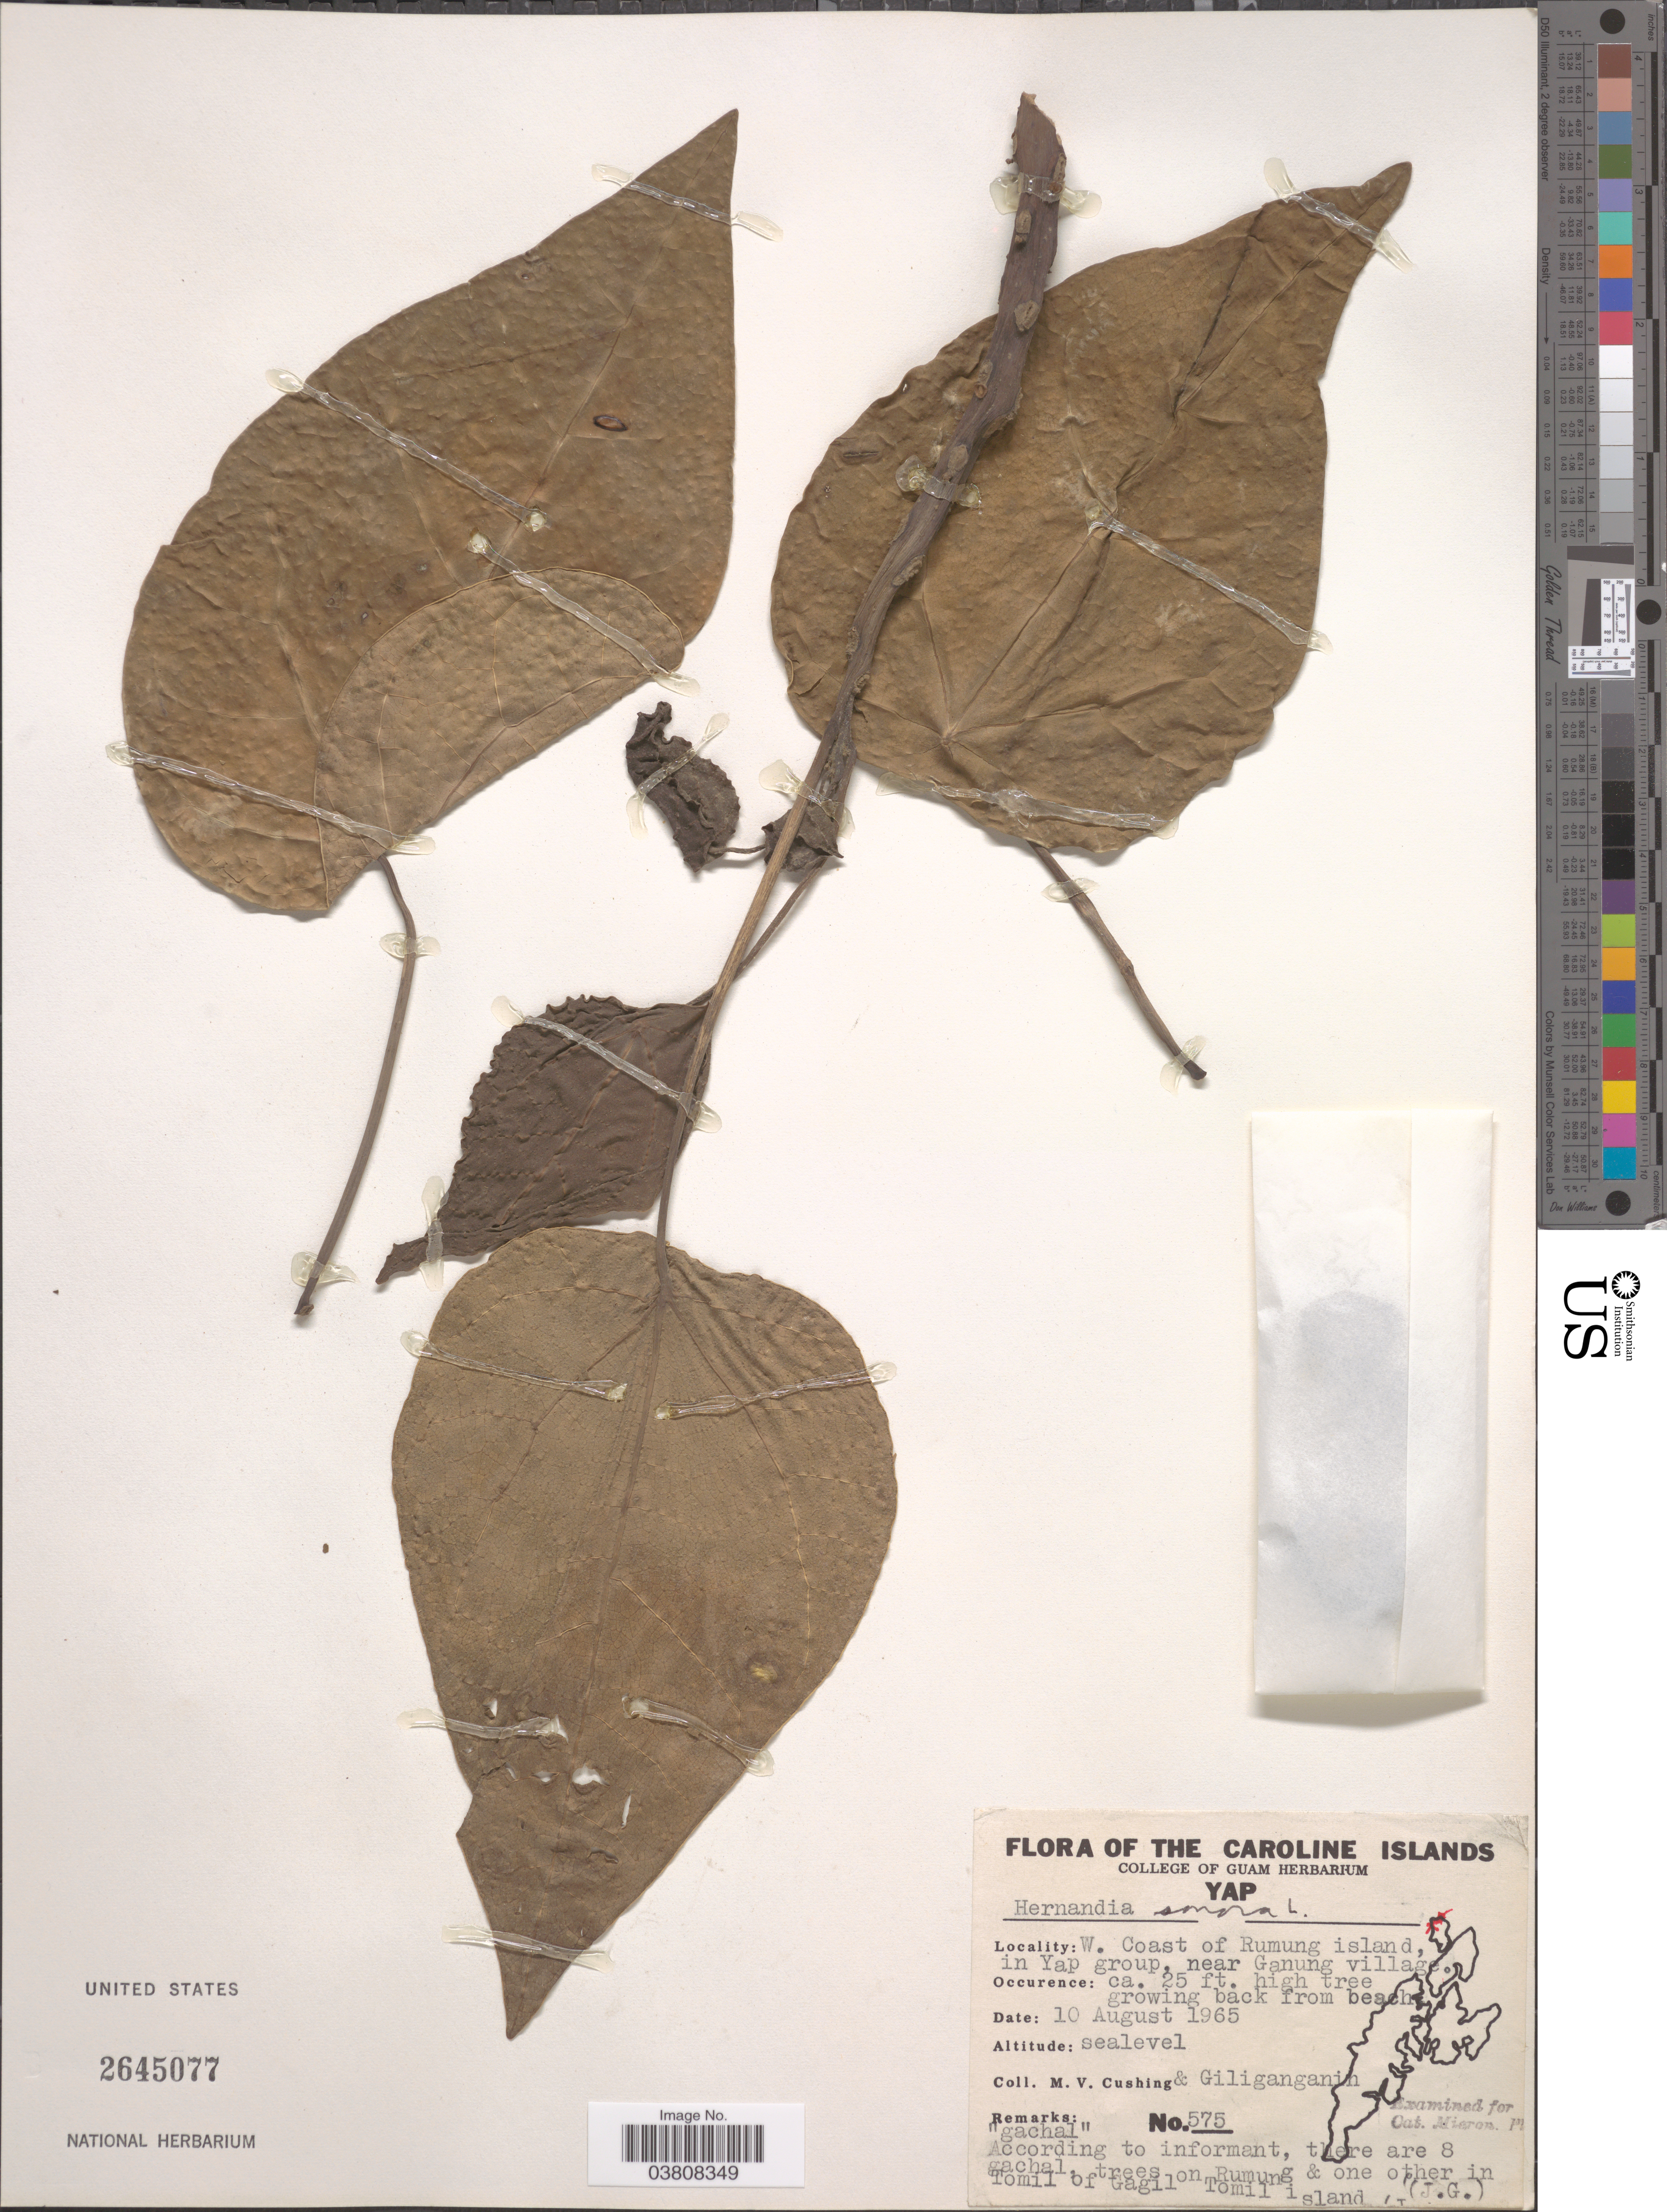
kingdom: Plantae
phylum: Tracheophyta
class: Magnoliopsida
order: Laurales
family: Hernandiaceae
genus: Hernandia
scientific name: Hernandia nymphaeifolia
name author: (C. Presl) Kubitzki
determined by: Strong, Mark T., (BOT), Smithsonian Institution - National Museum of Natural History (UNITED STATES)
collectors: M. V. Cushing & -. Giliganganin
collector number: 575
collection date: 1965-08-10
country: Micronesia, Federated States of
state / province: Yap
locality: Caroline Islands. W. Coast of Rumung island, in Yap group, near Ganung village. Back from beach.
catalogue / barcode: US 2645077